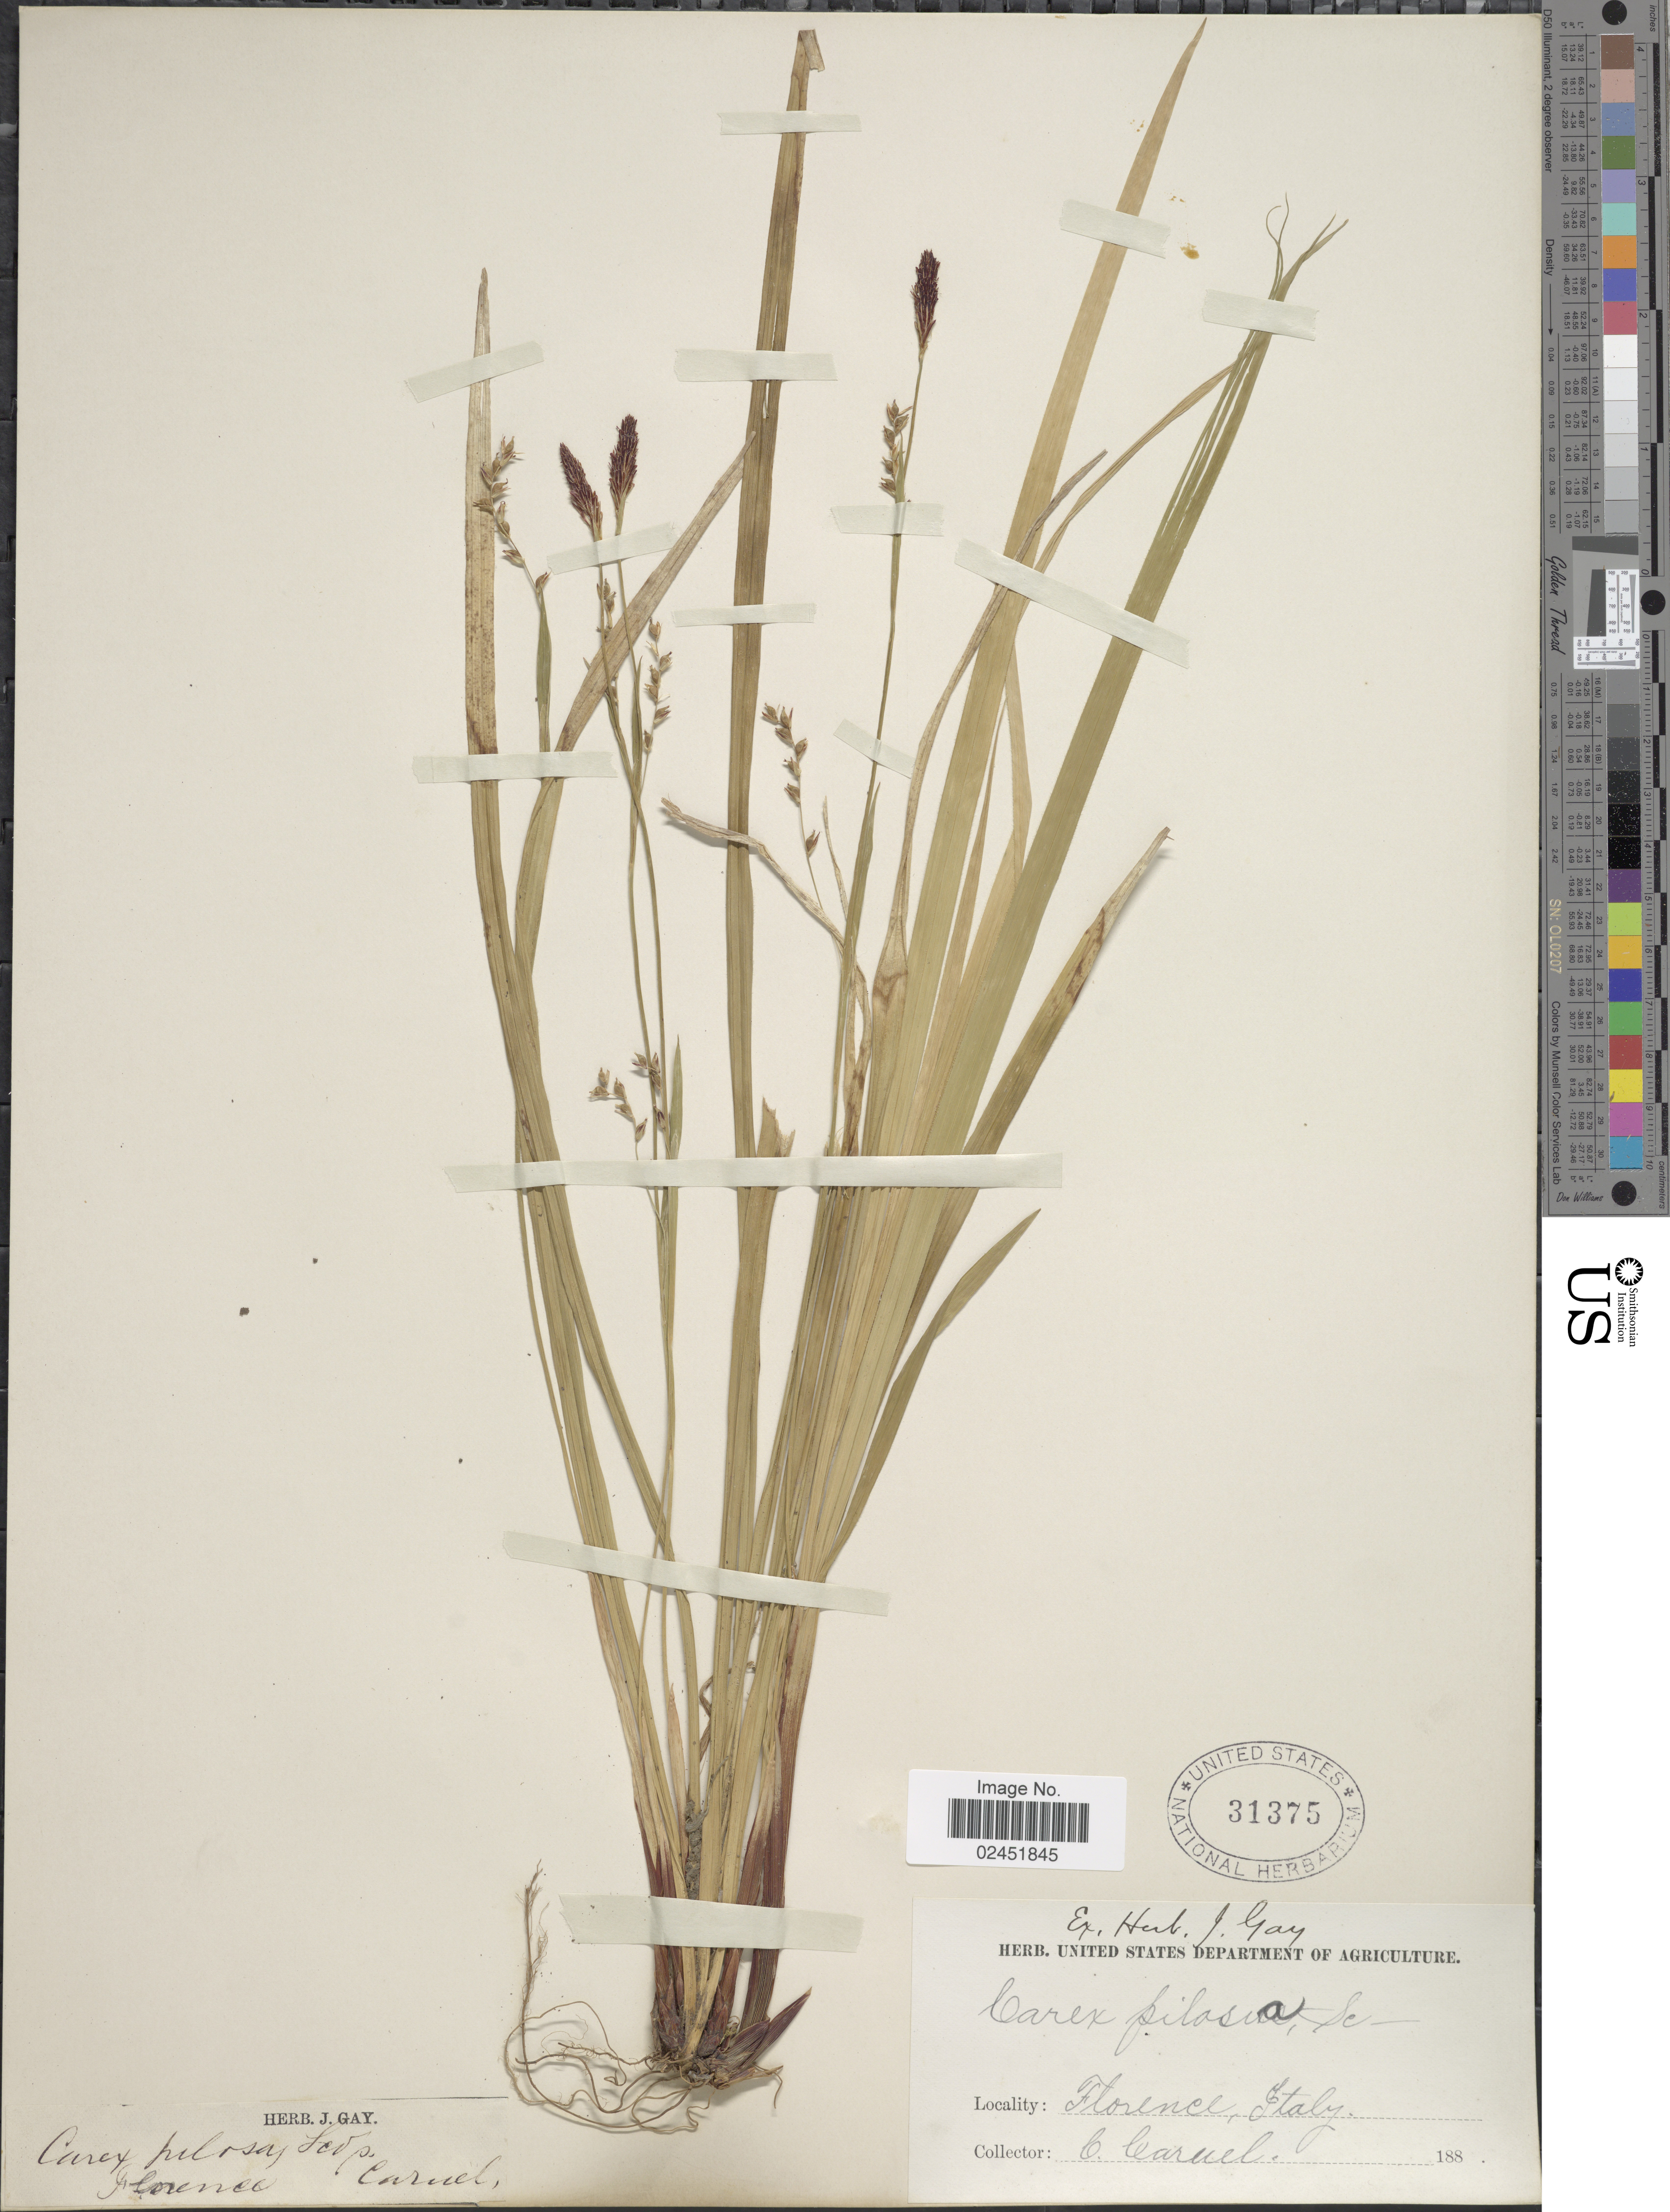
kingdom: Plantae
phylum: Tracheophyta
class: Liliopsida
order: Poales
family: Cyperaceae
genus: Carex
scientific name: Carex pilosa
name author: Scop.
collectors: C. Carnel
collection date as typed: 188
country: Italy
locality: Florence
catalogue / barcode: US 31375